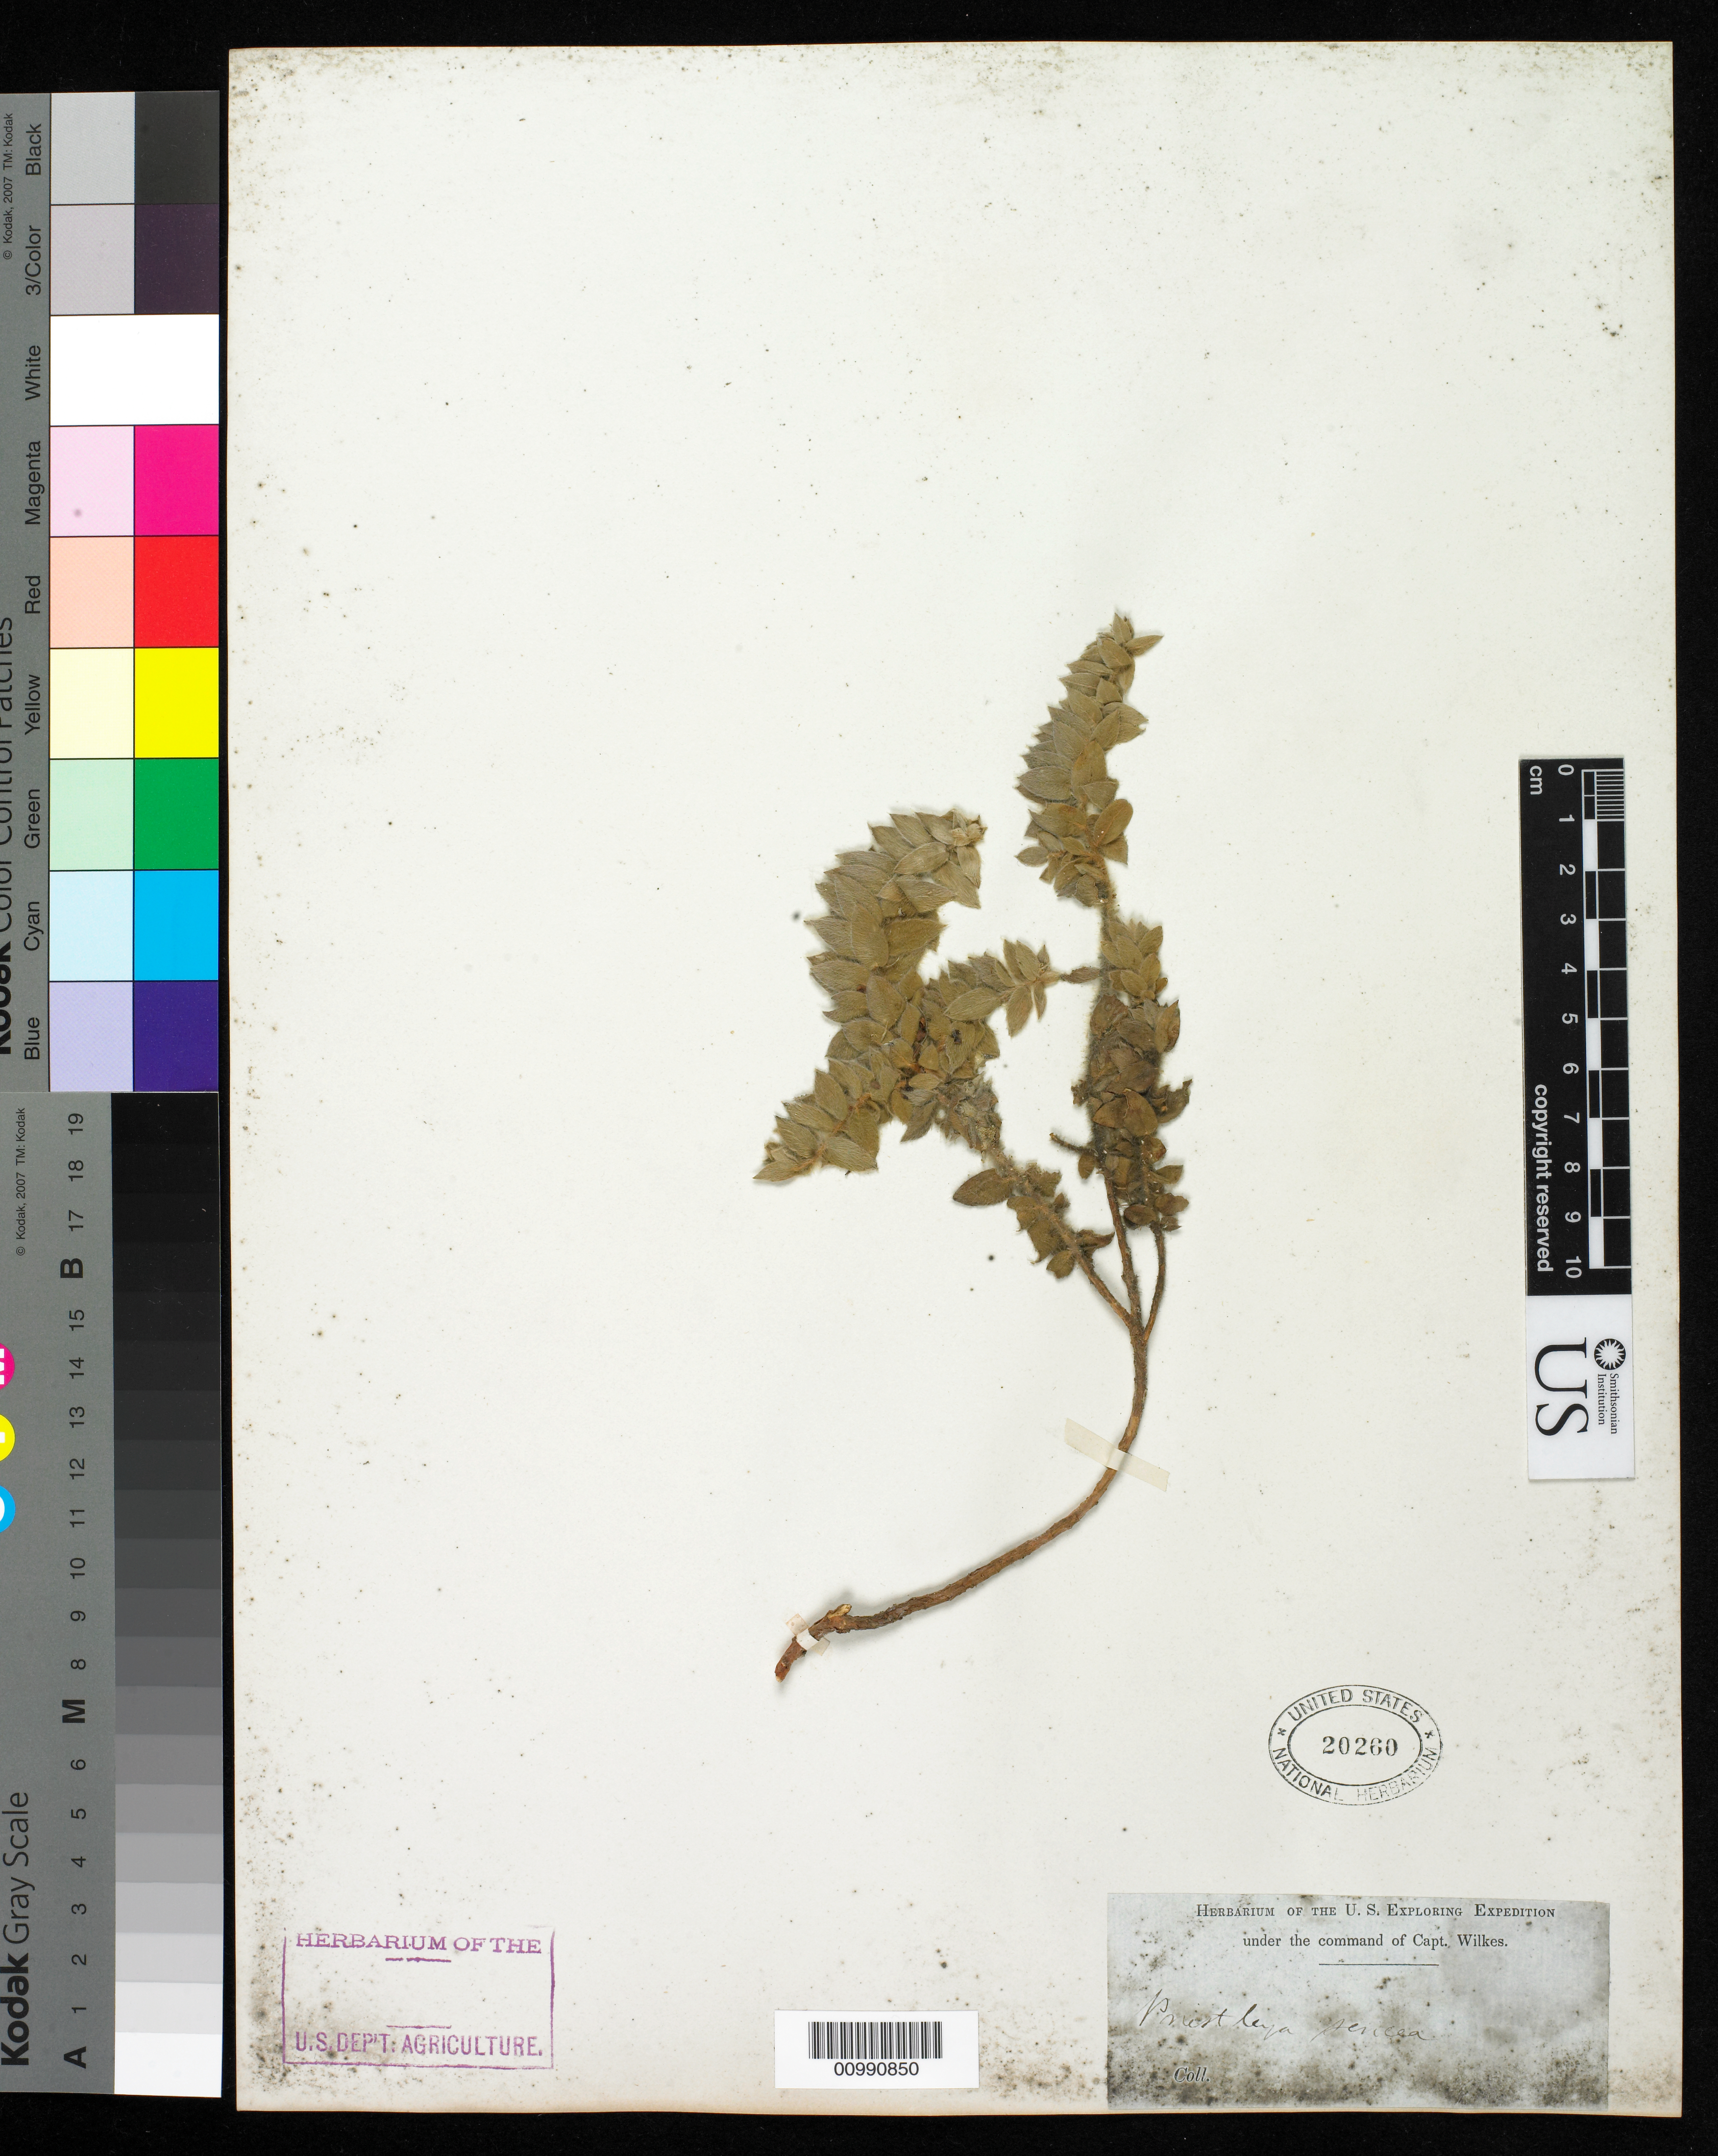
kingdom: Plantae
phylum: Tracheophyta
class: Magnoliopsida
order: Fabales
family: Fabaceae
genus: Xiphotheca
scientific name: Xiphotheca reflexa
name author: (Thunb.) A.L. Schutte & B.-E. van Wyk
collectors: Wilkes Explor. Exped.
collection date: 1838/1842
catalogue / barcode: US 20260